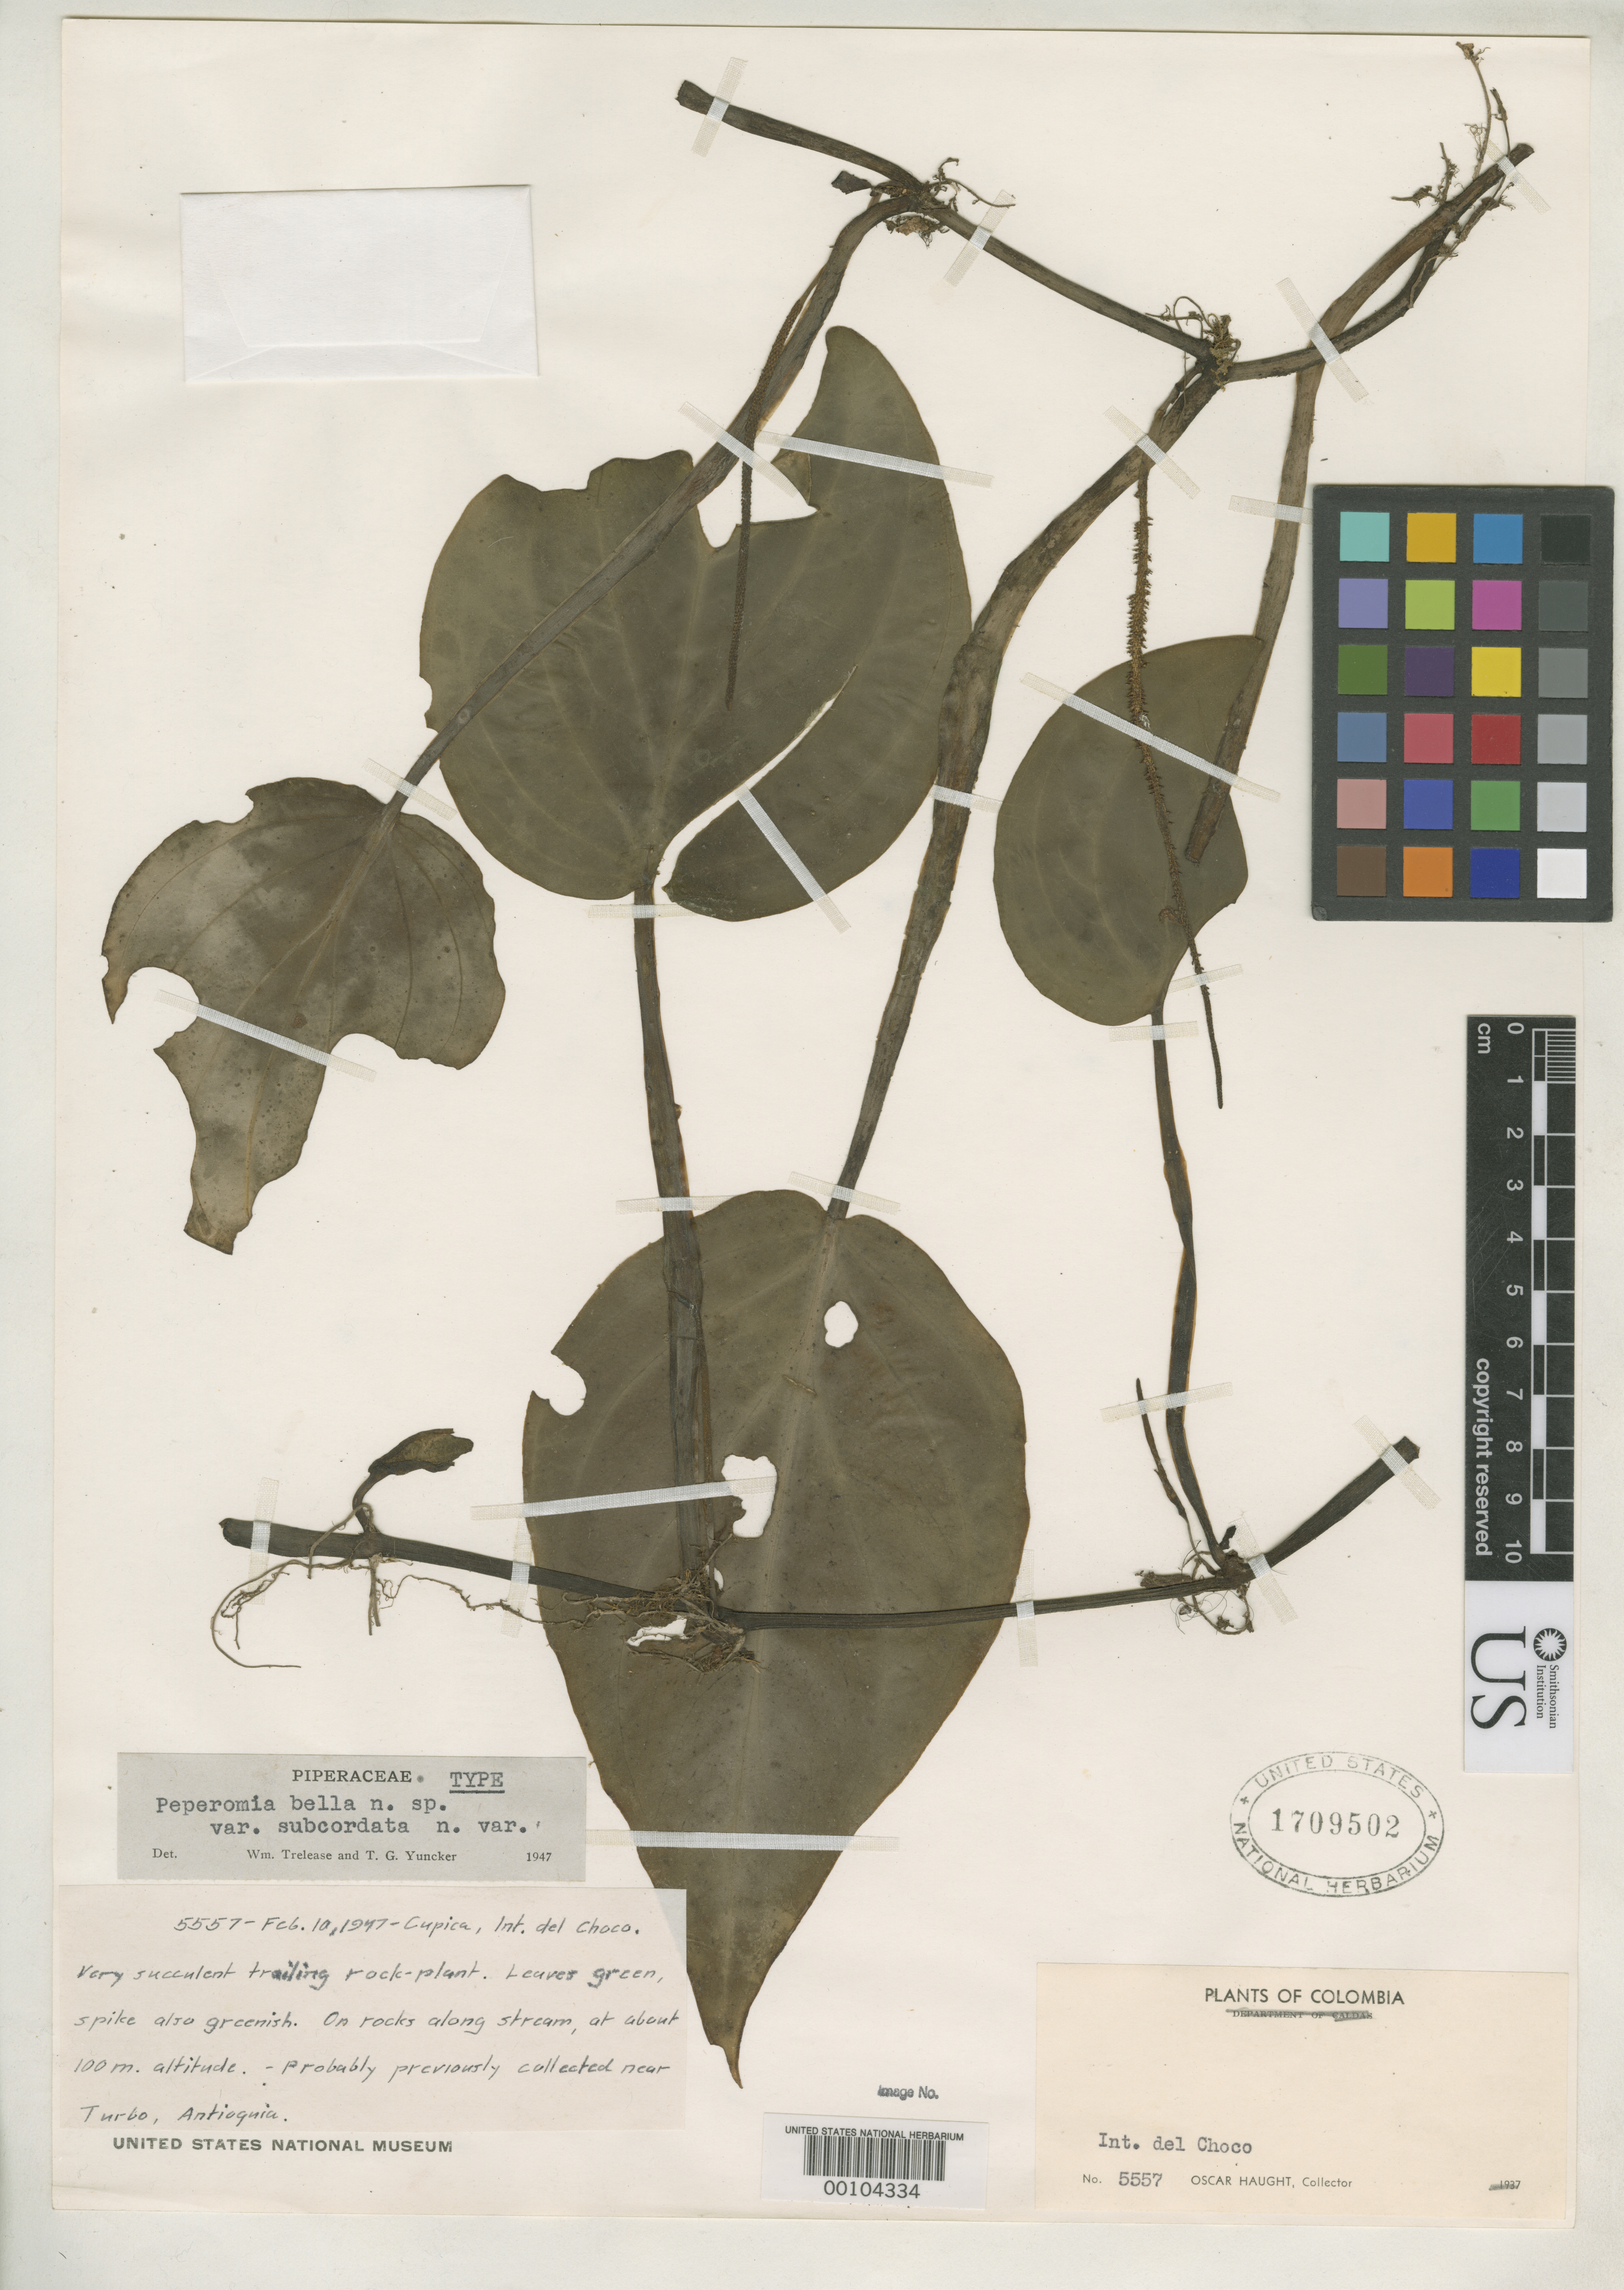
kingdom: Plantae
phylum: Tracheophyta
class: Magnoliopsida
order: Piperales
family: Piperaceae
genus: Peperomia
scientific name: Peperomia bella var. subcordata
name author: Yunck.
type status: Holotype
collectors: O. L. Haught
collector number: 5557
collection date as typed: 10 Feb 1947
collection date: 1947-02-10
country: Colombia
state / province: Chocó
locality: Cupica.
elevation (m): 100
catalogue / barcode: US 1709502